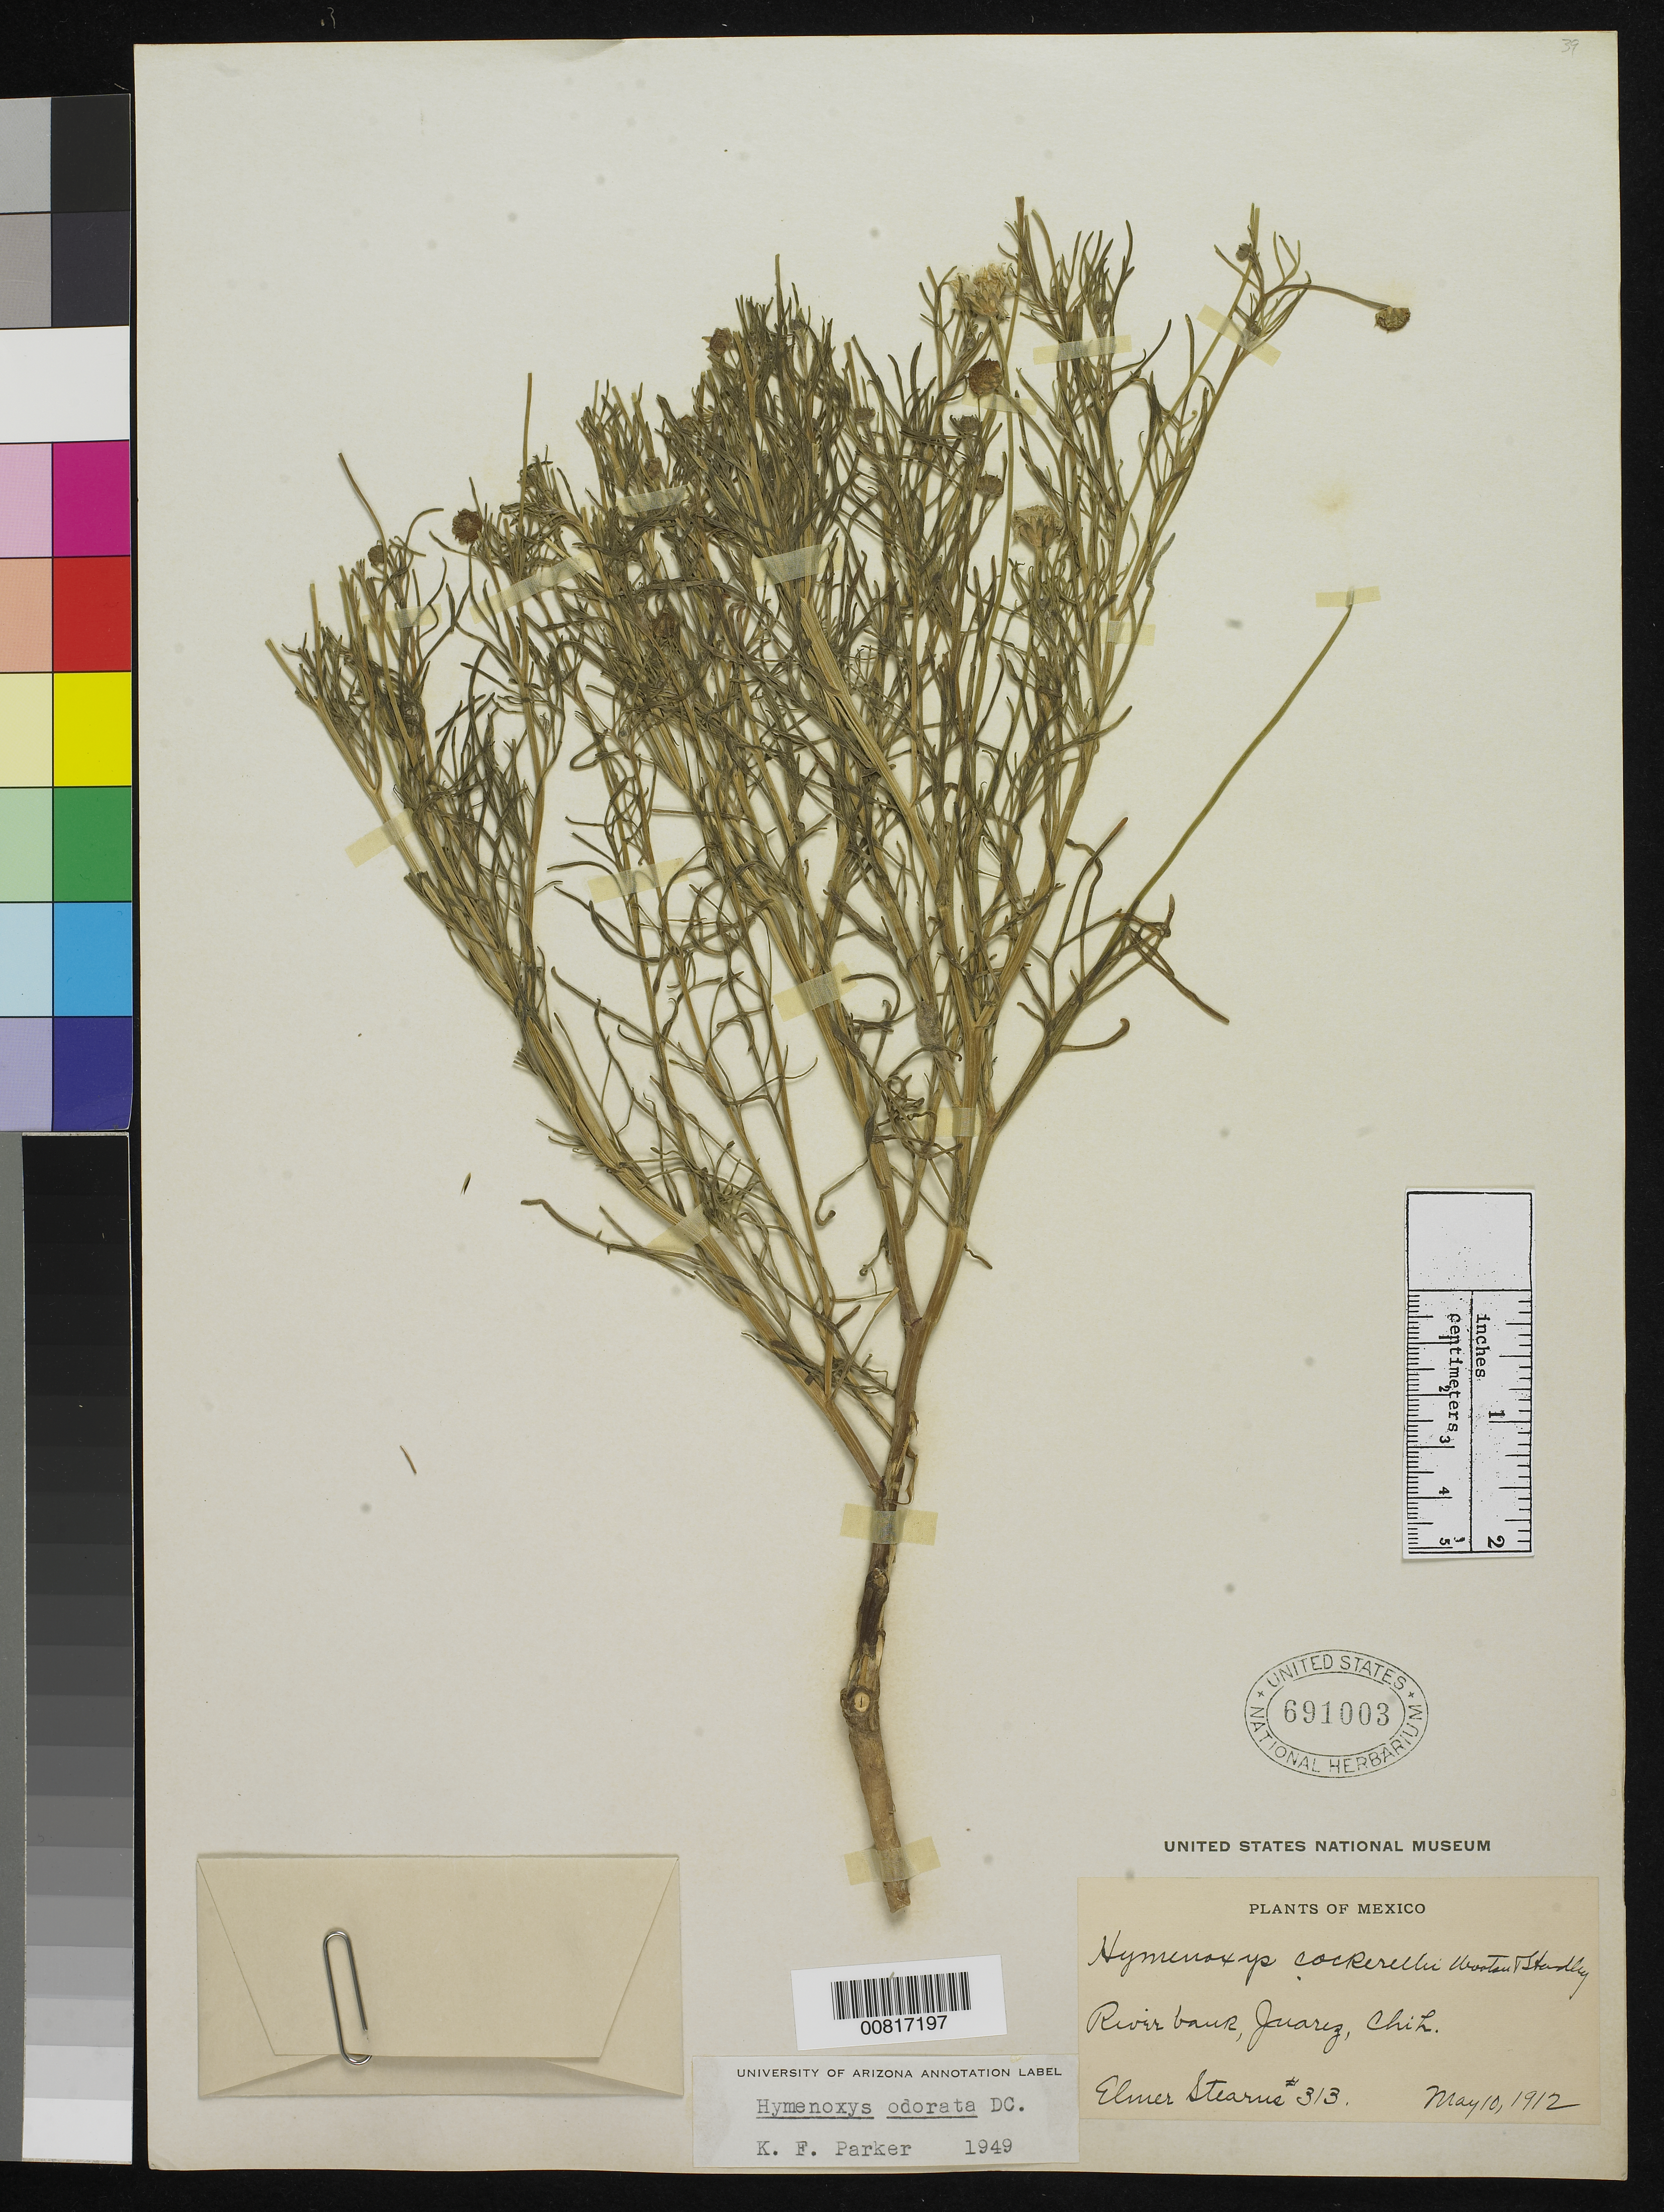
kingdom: Plantae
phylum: Tracheophyta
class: Magnoliopsida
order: Asterales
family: Asteraceae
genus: Hymenoxys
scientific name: Hymenoxys odorata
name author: DC.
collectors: E. Stearns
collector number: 313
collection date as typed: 10 May 1912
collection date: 1912-05-10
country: Mexico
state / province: Chihuahua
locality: River bank, Juárez, Chihuahua.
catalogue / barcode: US 691003